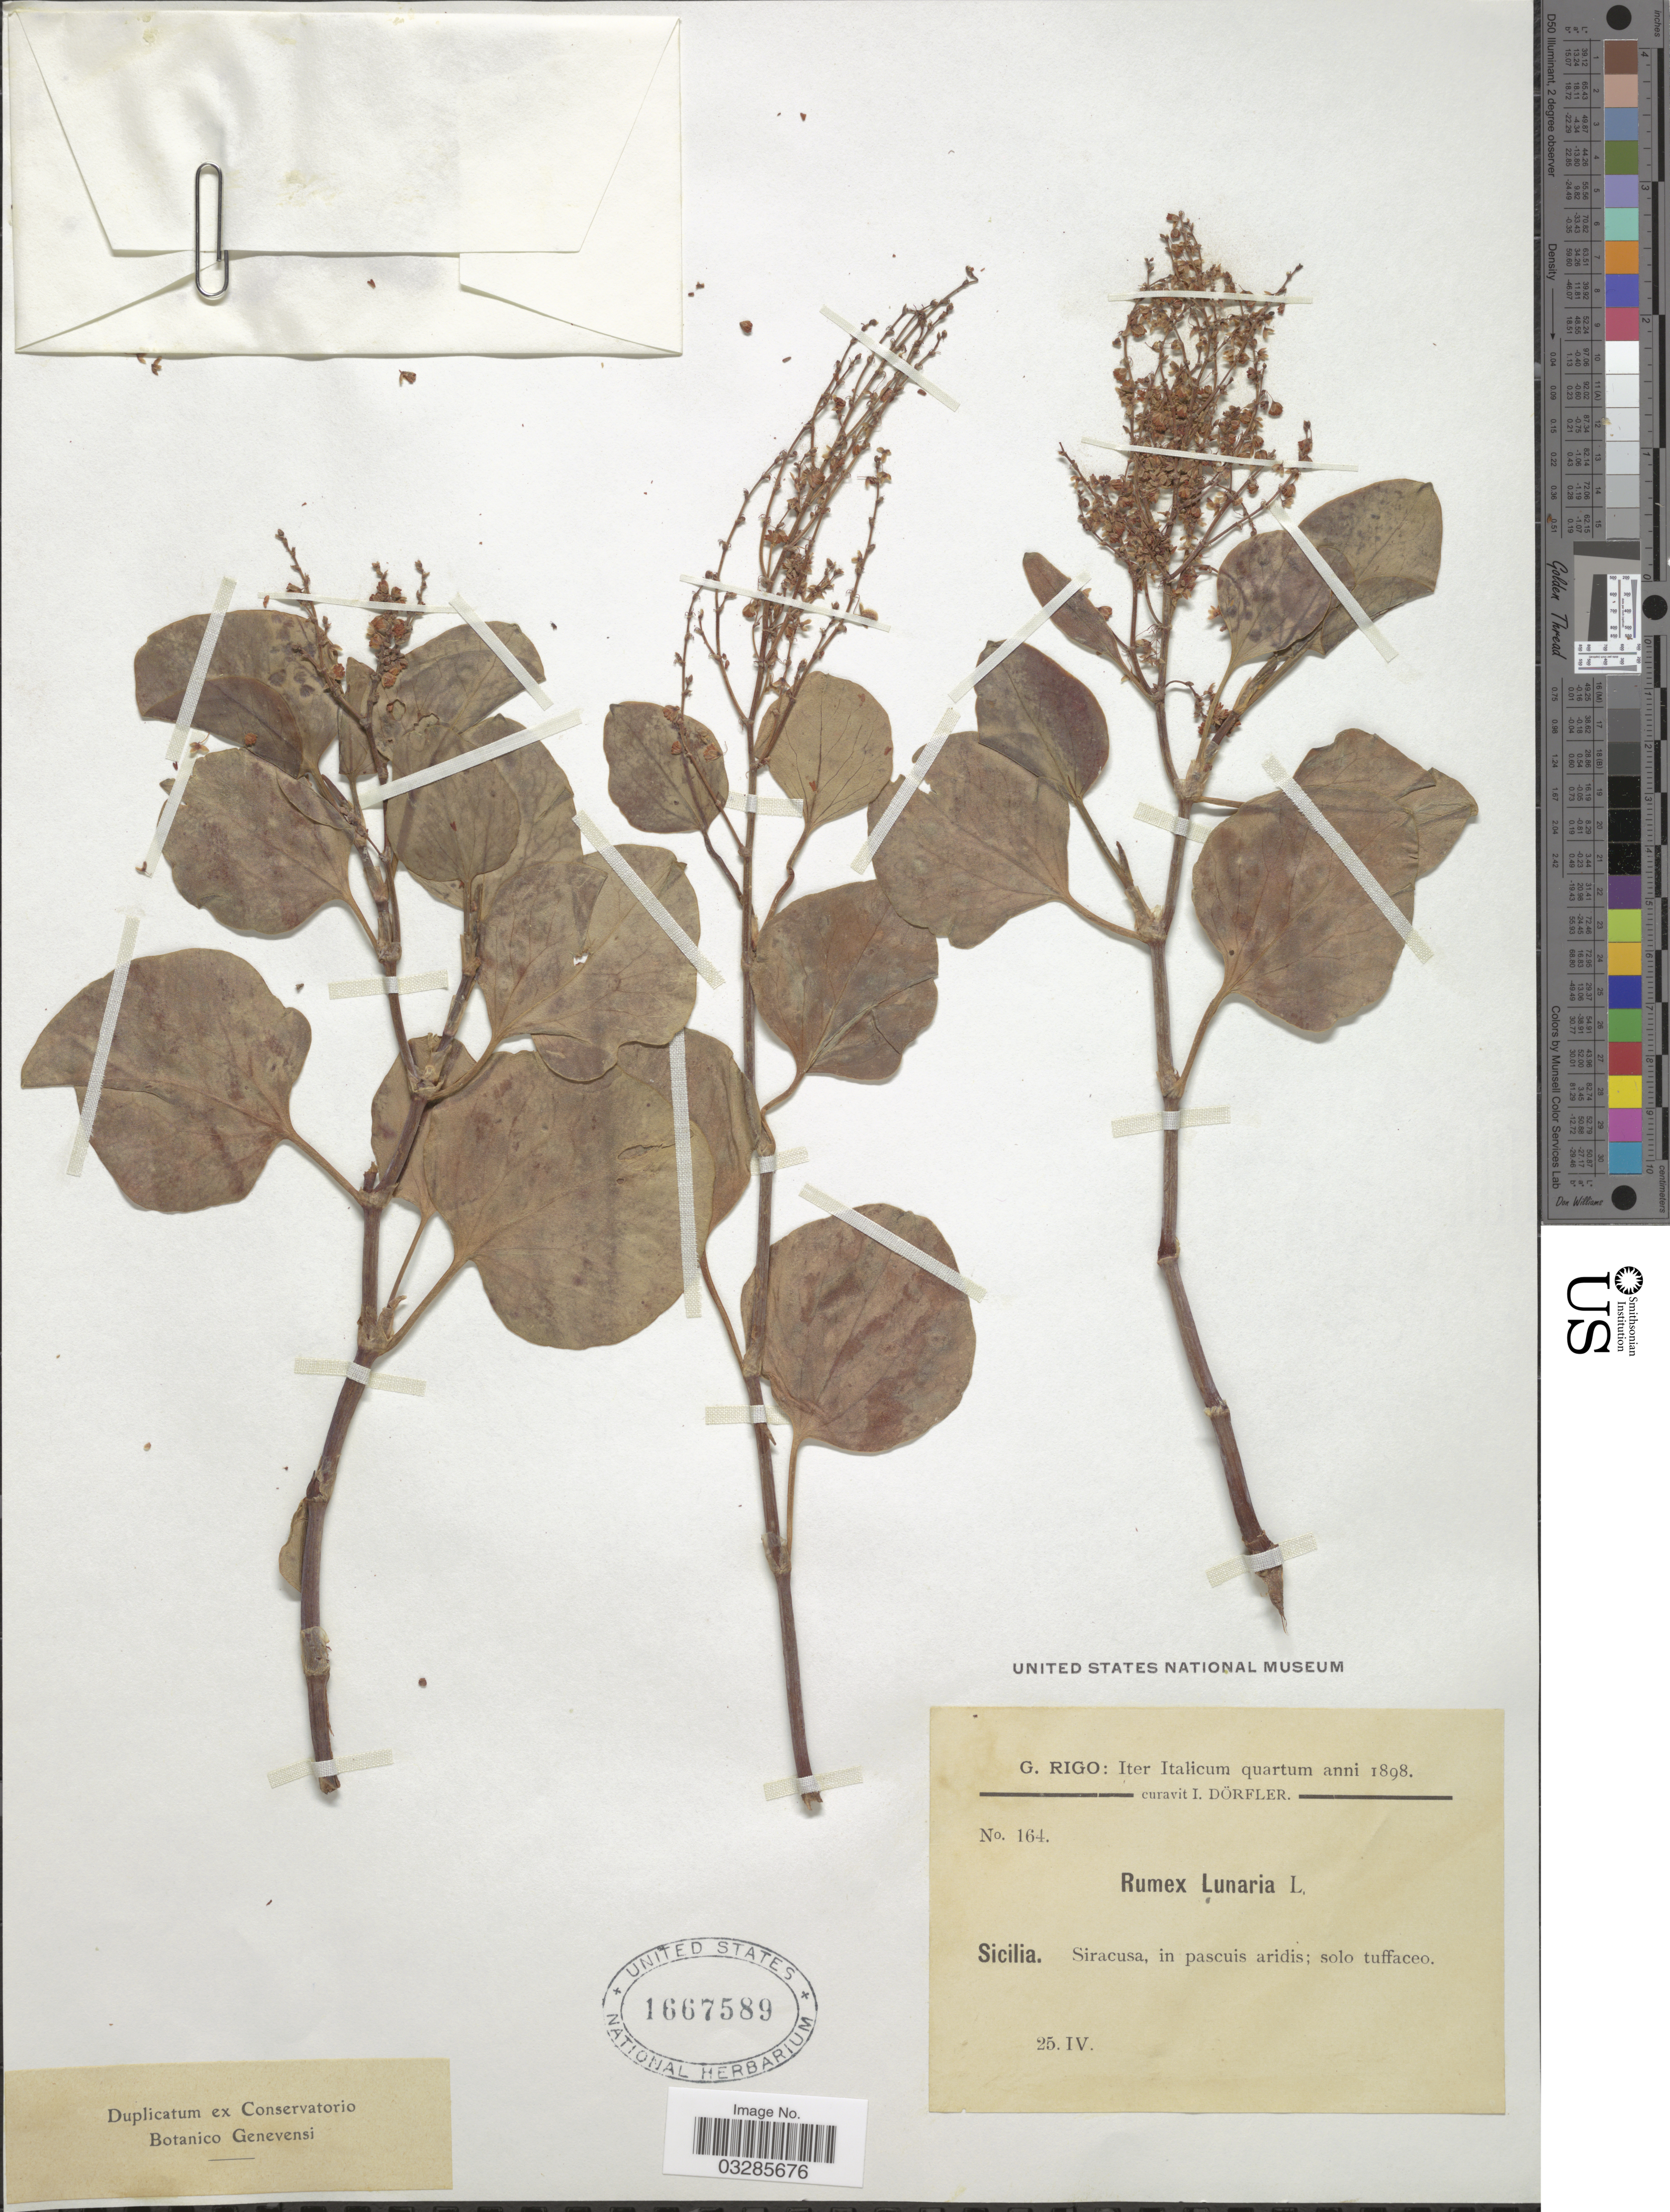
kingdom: Plantae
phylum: Tracheophyta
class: Magnoliopsida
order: Caryophyllales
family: Polygonaceae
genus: Rumex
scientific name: Rumex lunaria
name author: L.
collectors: G. Rigo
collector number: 164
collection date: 1898-04-25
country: Italy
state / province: Siciliana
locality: Sicilia. Siracusa, in pascuis aridis; solo tuffaceo.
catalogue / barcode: US 1667589